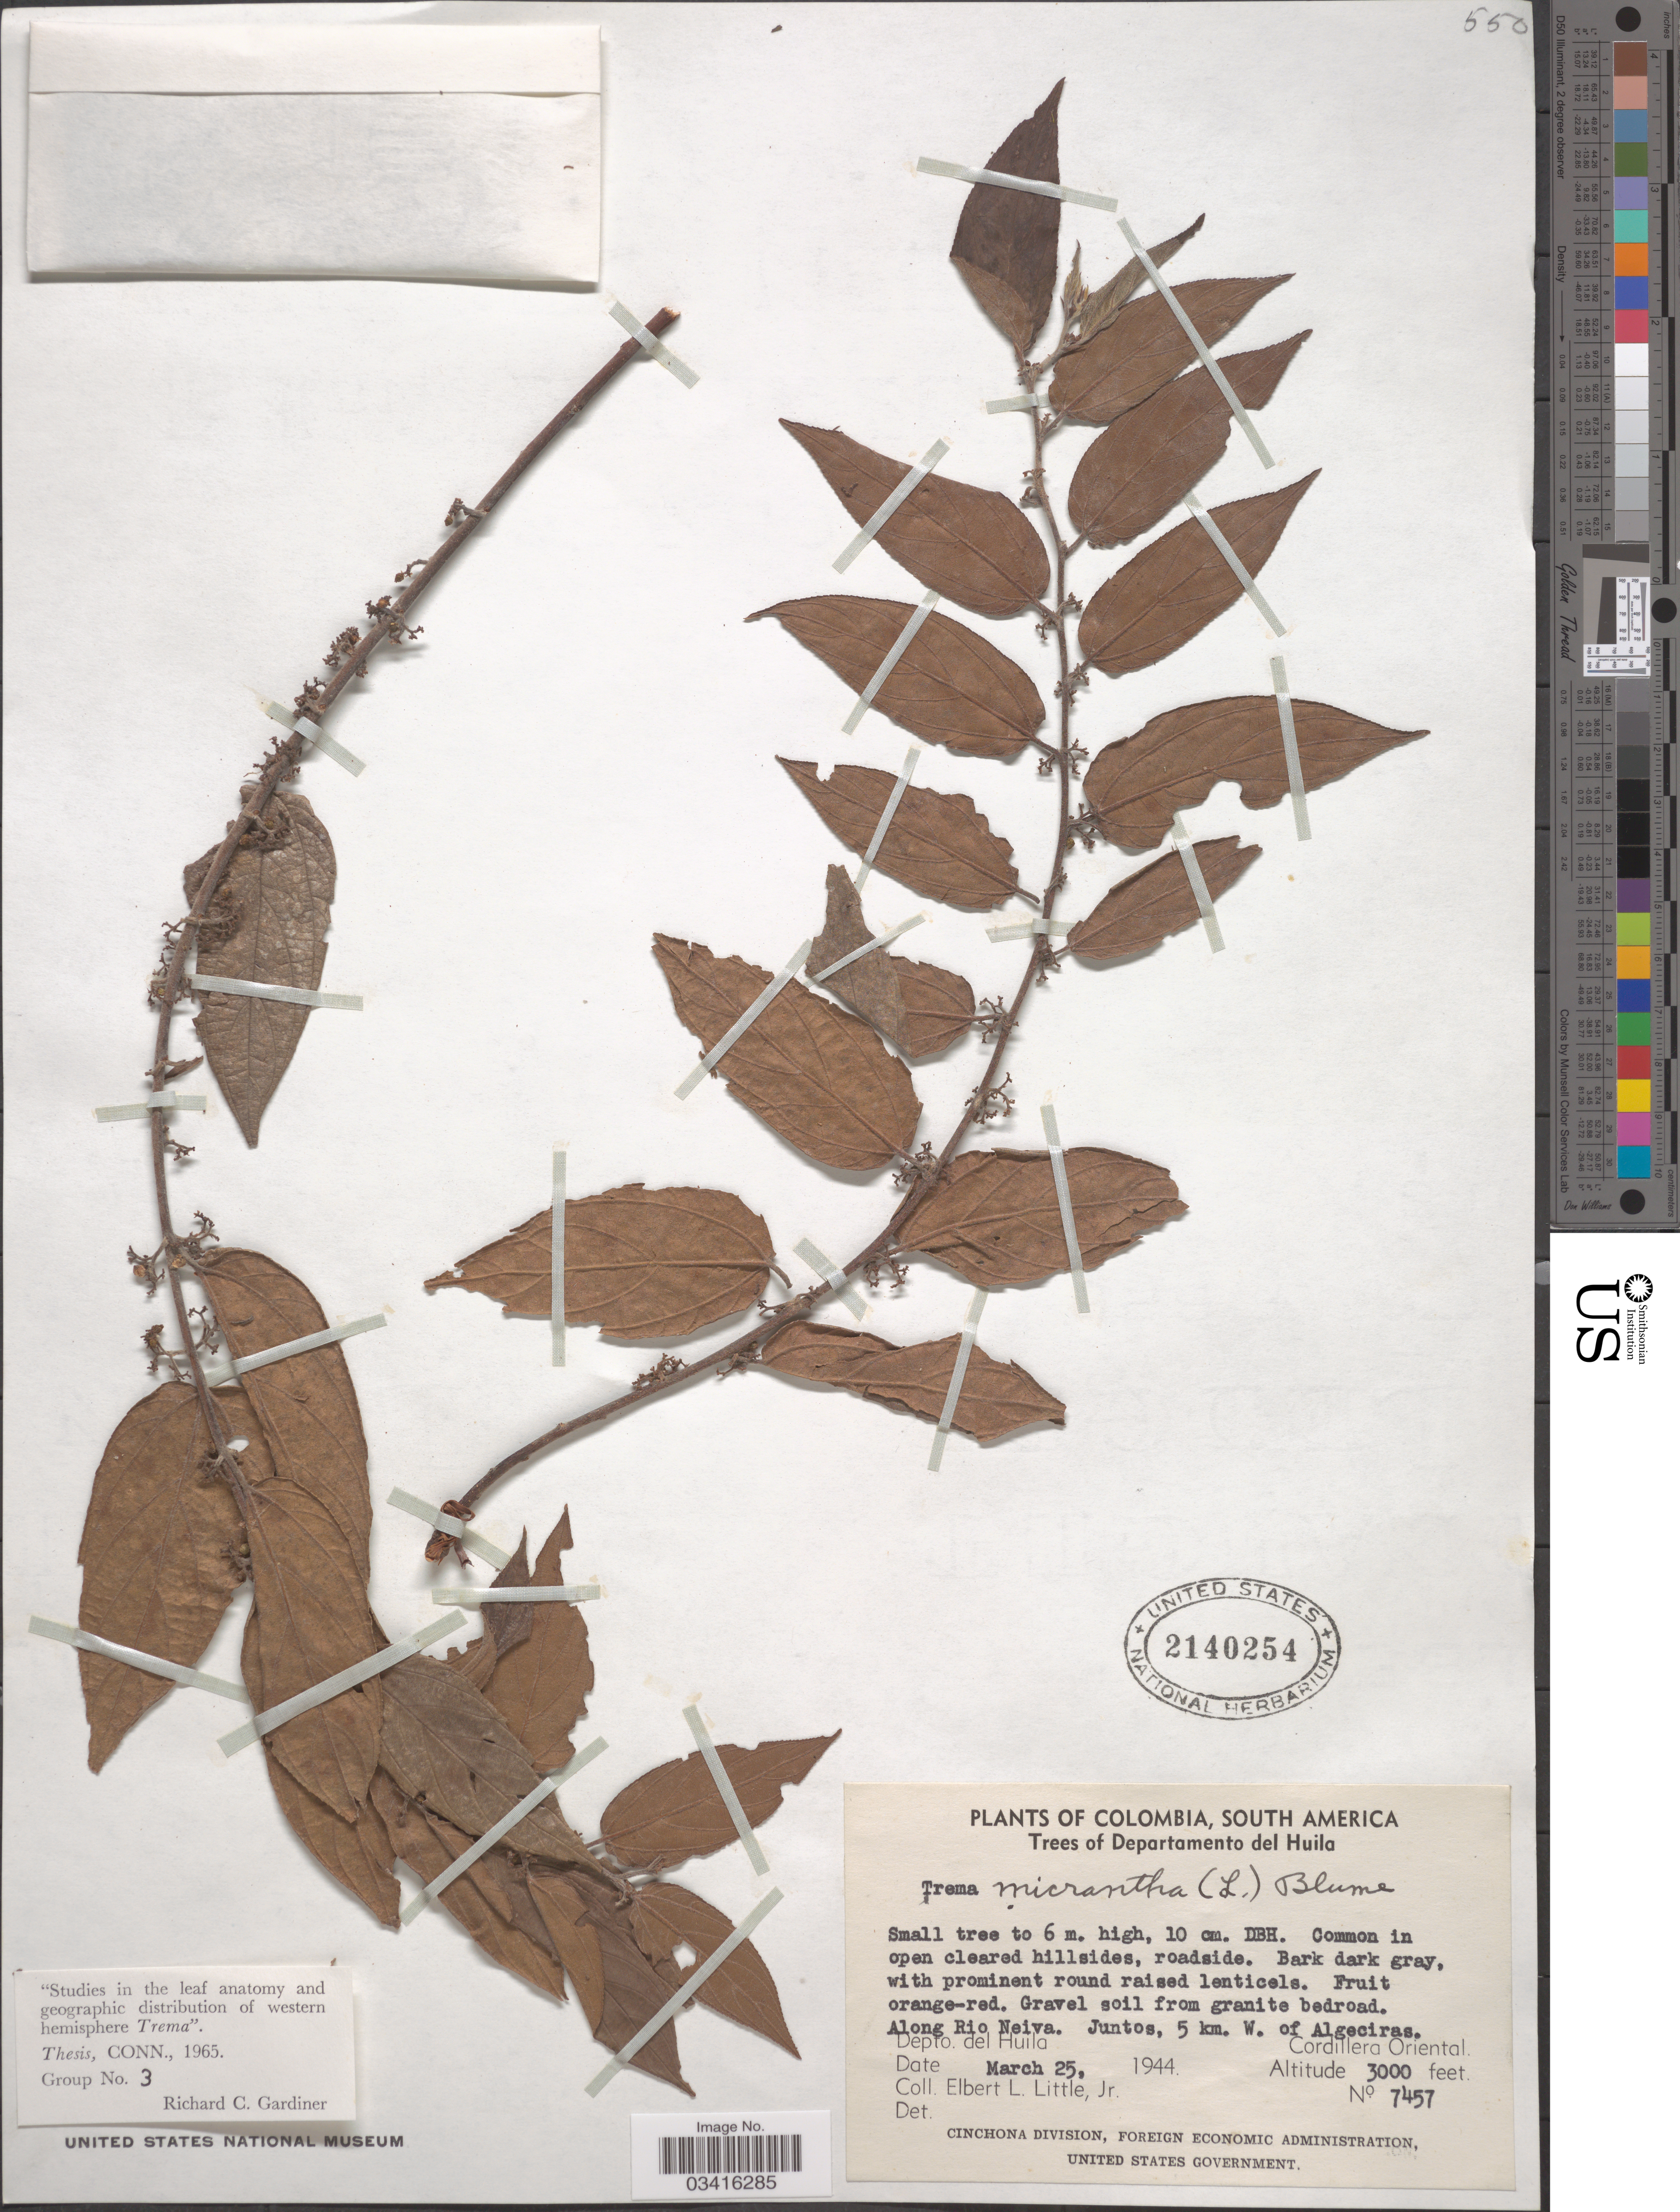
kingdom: Plantae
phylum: Tracheophyta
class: Magnoliopsida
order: Rosales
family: Cannabaceae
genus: Trema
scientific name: Trema micranthum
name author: (L.) Blume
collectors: E. L. Little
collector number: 7457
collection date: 1944-03-25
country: Colombia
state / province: Huila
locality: Trees of Departamento del Huila. Along Rio Neiva. Juntos, 5 km. W. of Algeciras. Depto. del Huila. Cordillera Oriental.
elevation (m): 914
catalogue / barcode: US 2140254